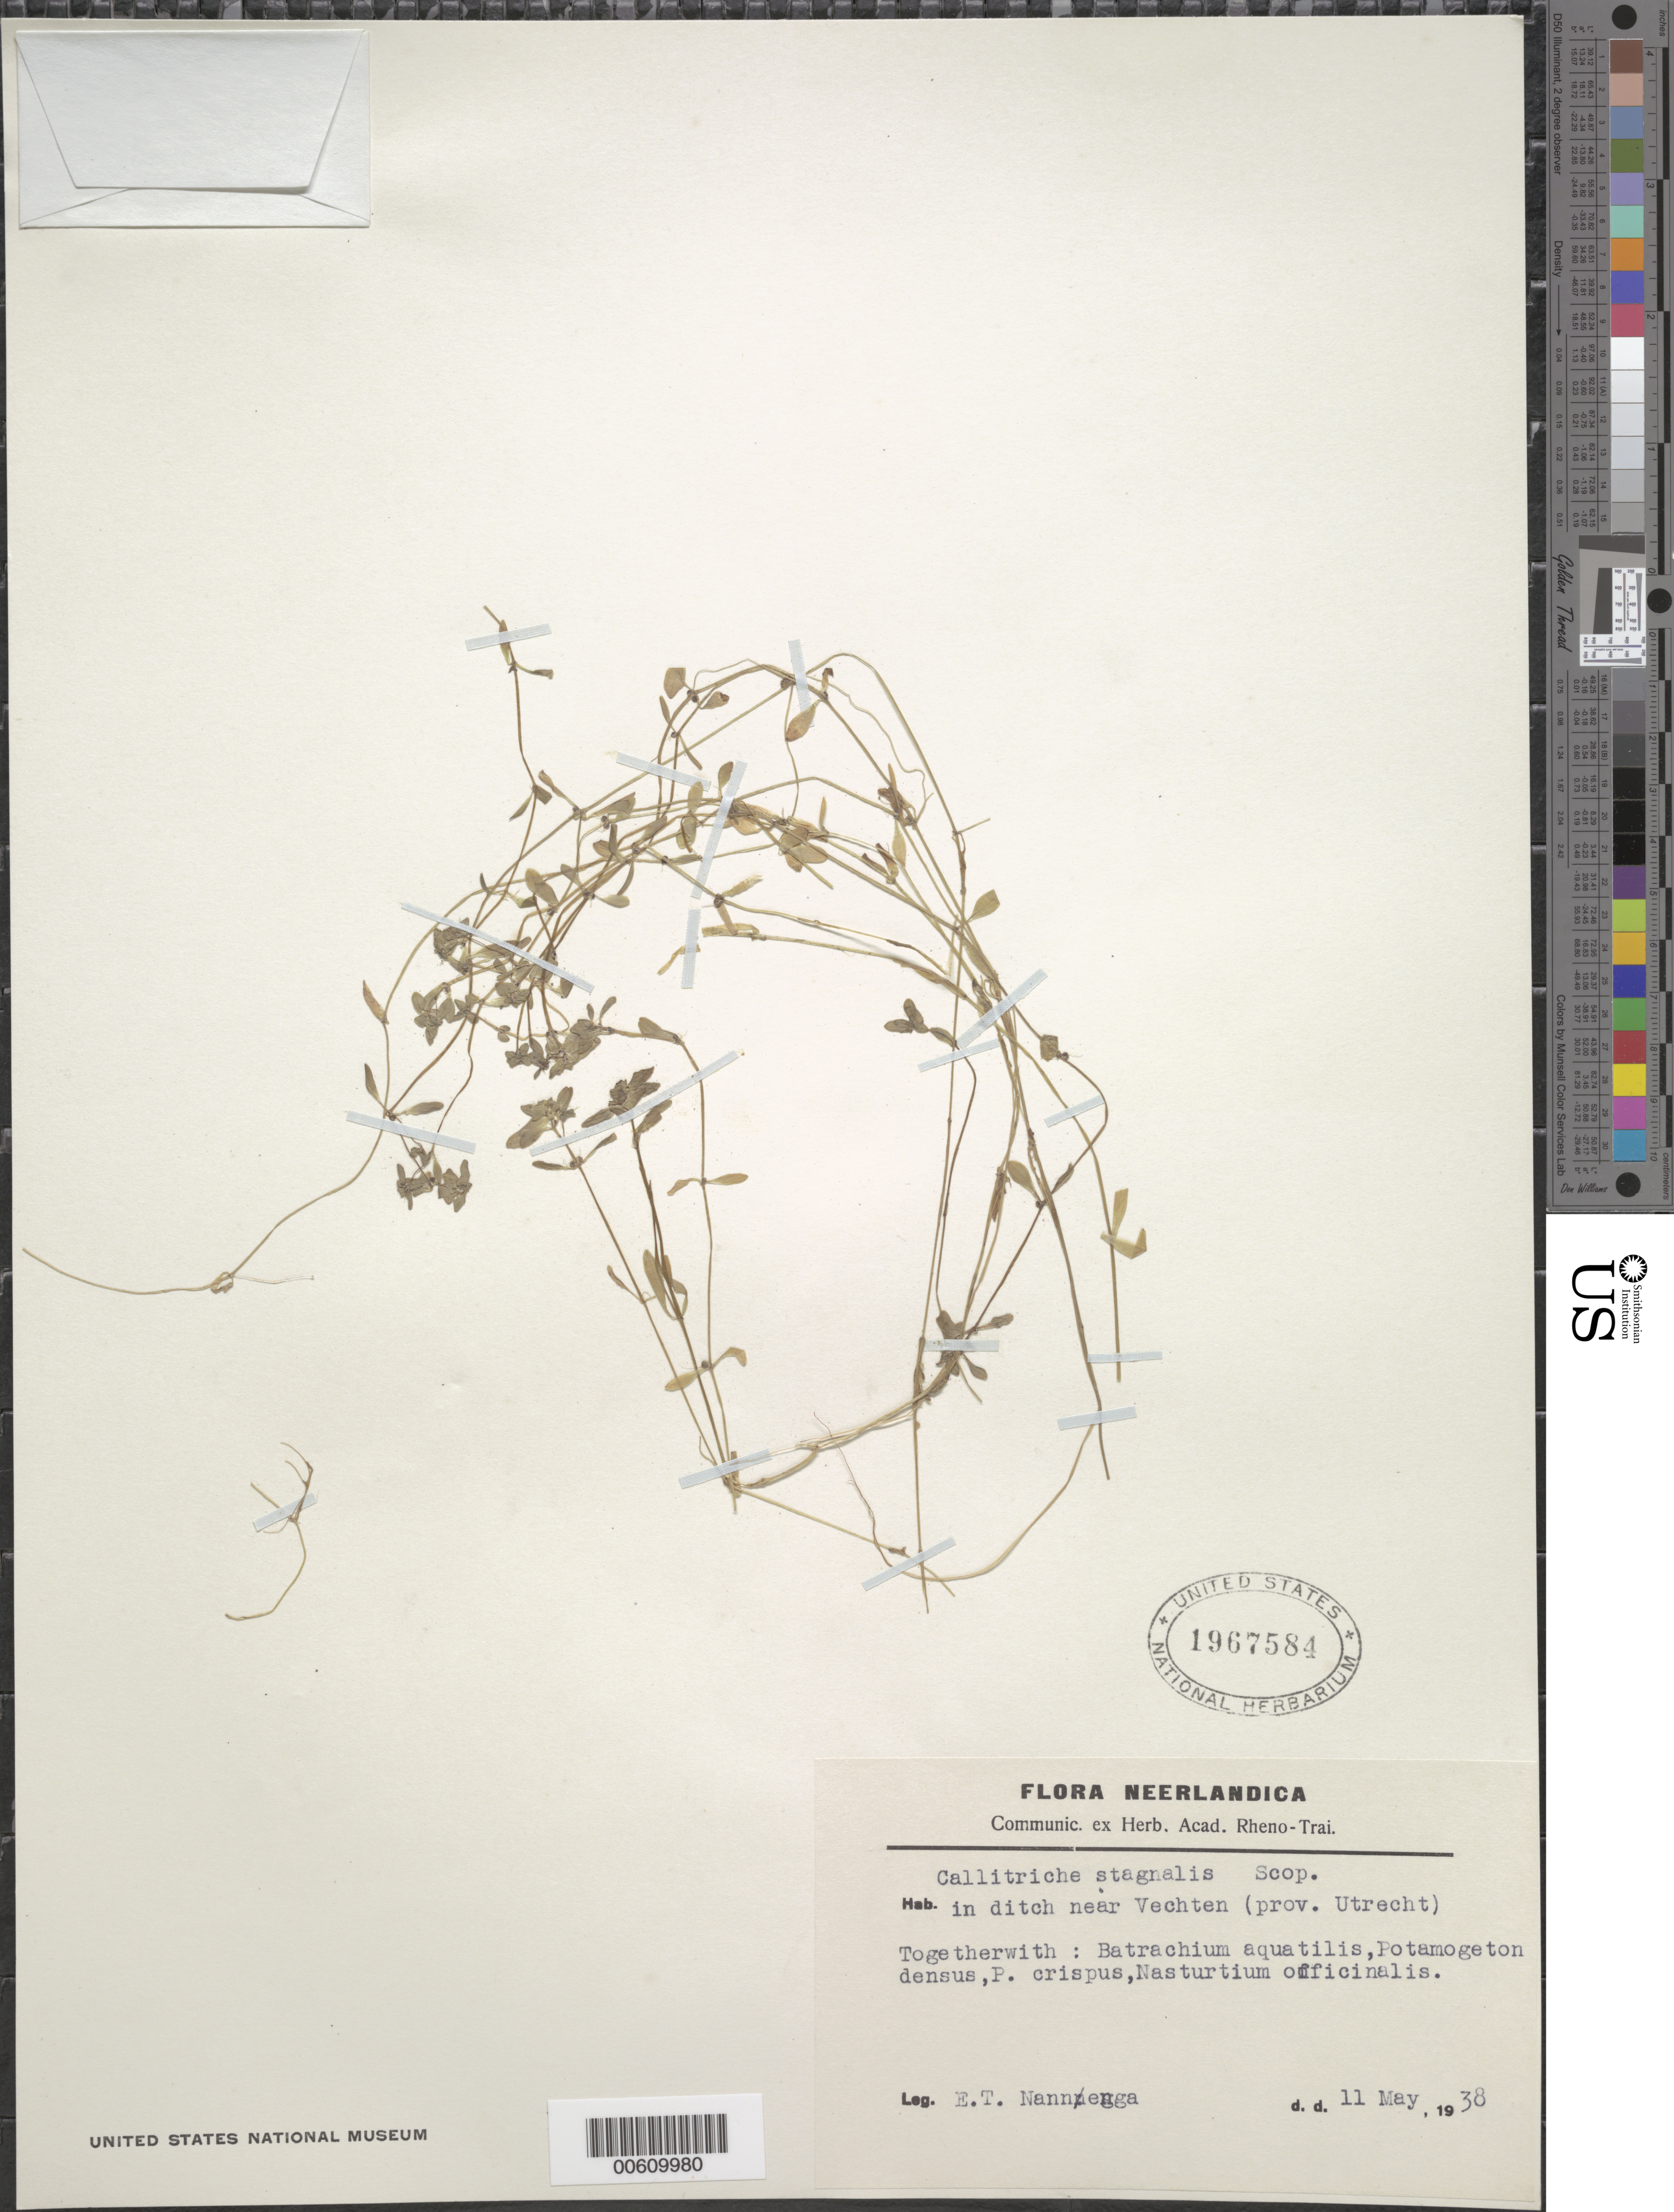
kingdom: Plantae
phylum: Tracheophyta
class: Magnoliopsida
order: Lamiales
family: Plantaginaceae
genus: Callitriche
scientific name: Callitriche stagnalis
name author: Scop.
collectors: E. Nannegga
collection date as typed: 11 May 1938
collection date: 1938-05-11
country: Netherlands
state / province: Utrecht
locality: Near Vechten.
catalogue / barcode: US 1967584